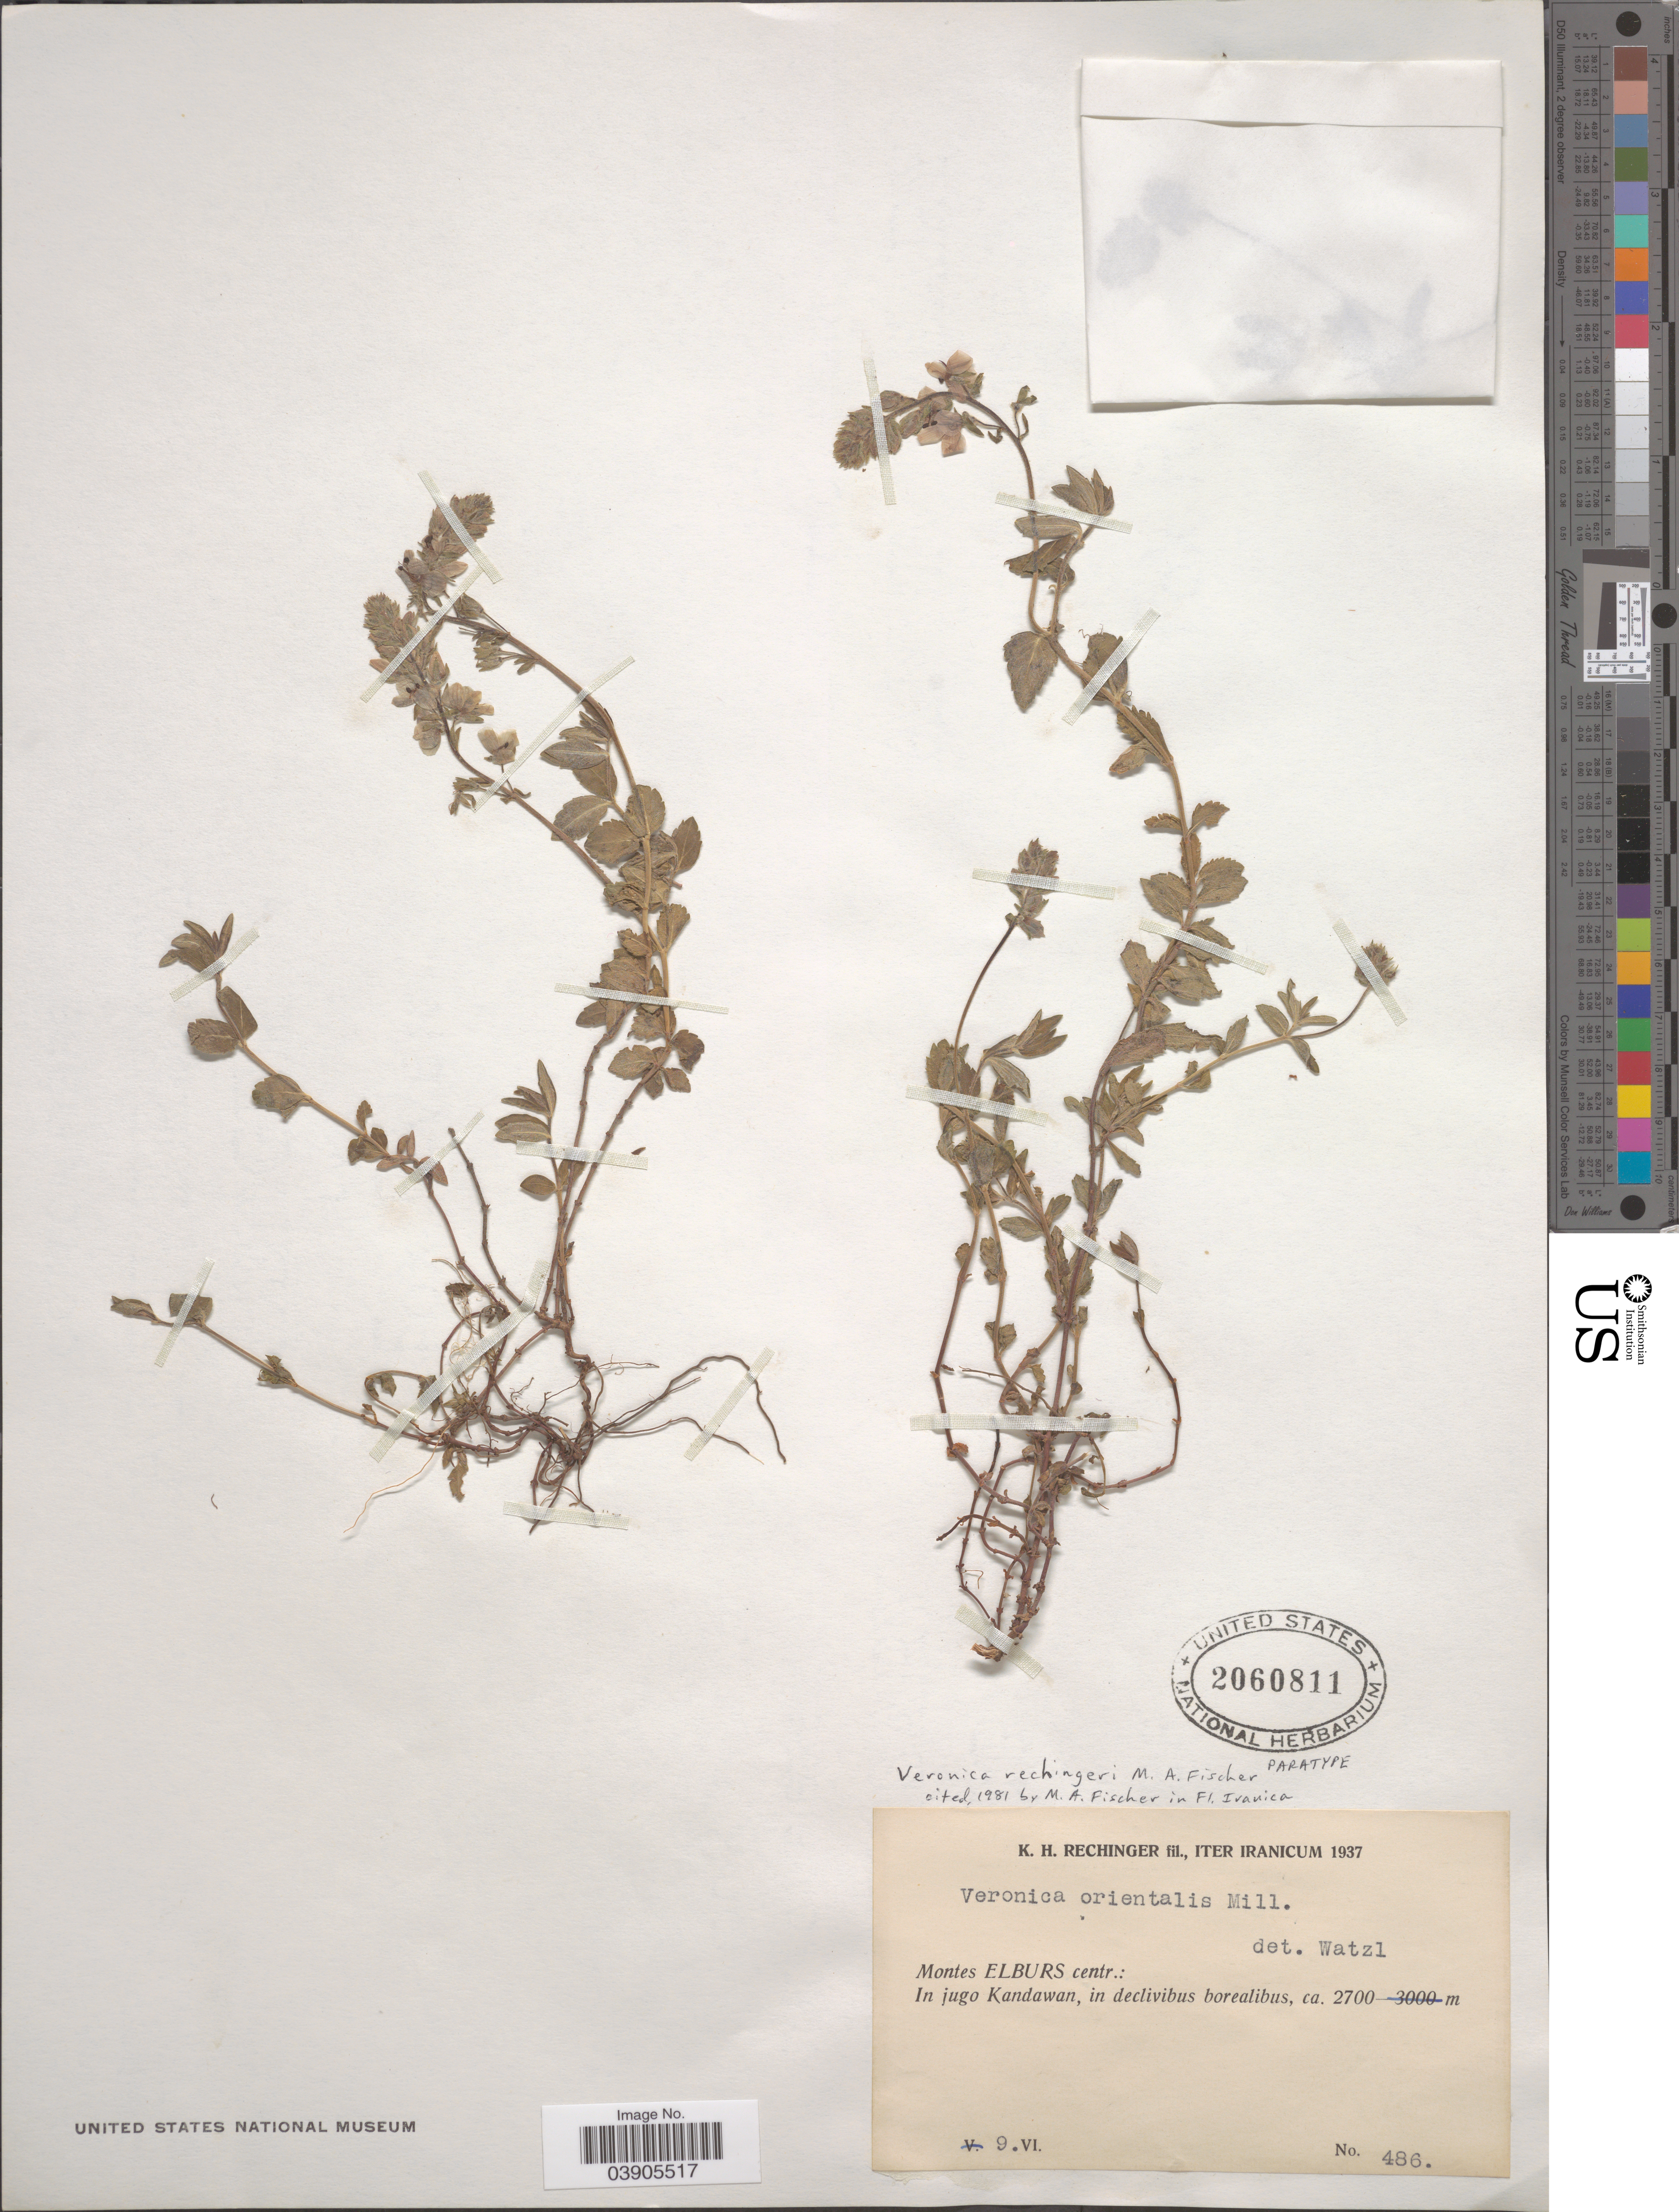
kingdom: Plantae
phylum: Tracheophyta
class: Magnoliopsida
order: Lamiales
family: Plantaginaceae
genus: Veronica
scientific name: Veronica rechingeri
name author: M.A. Fisch.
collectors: K. H. Rechinger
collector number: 486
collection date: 1937-06-09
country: Iran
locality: Iter Iranicum. Montes Elburs centr.: In jugo Kandawan, in declivibus borealibus.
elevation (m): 2700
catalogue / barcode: US 2060811